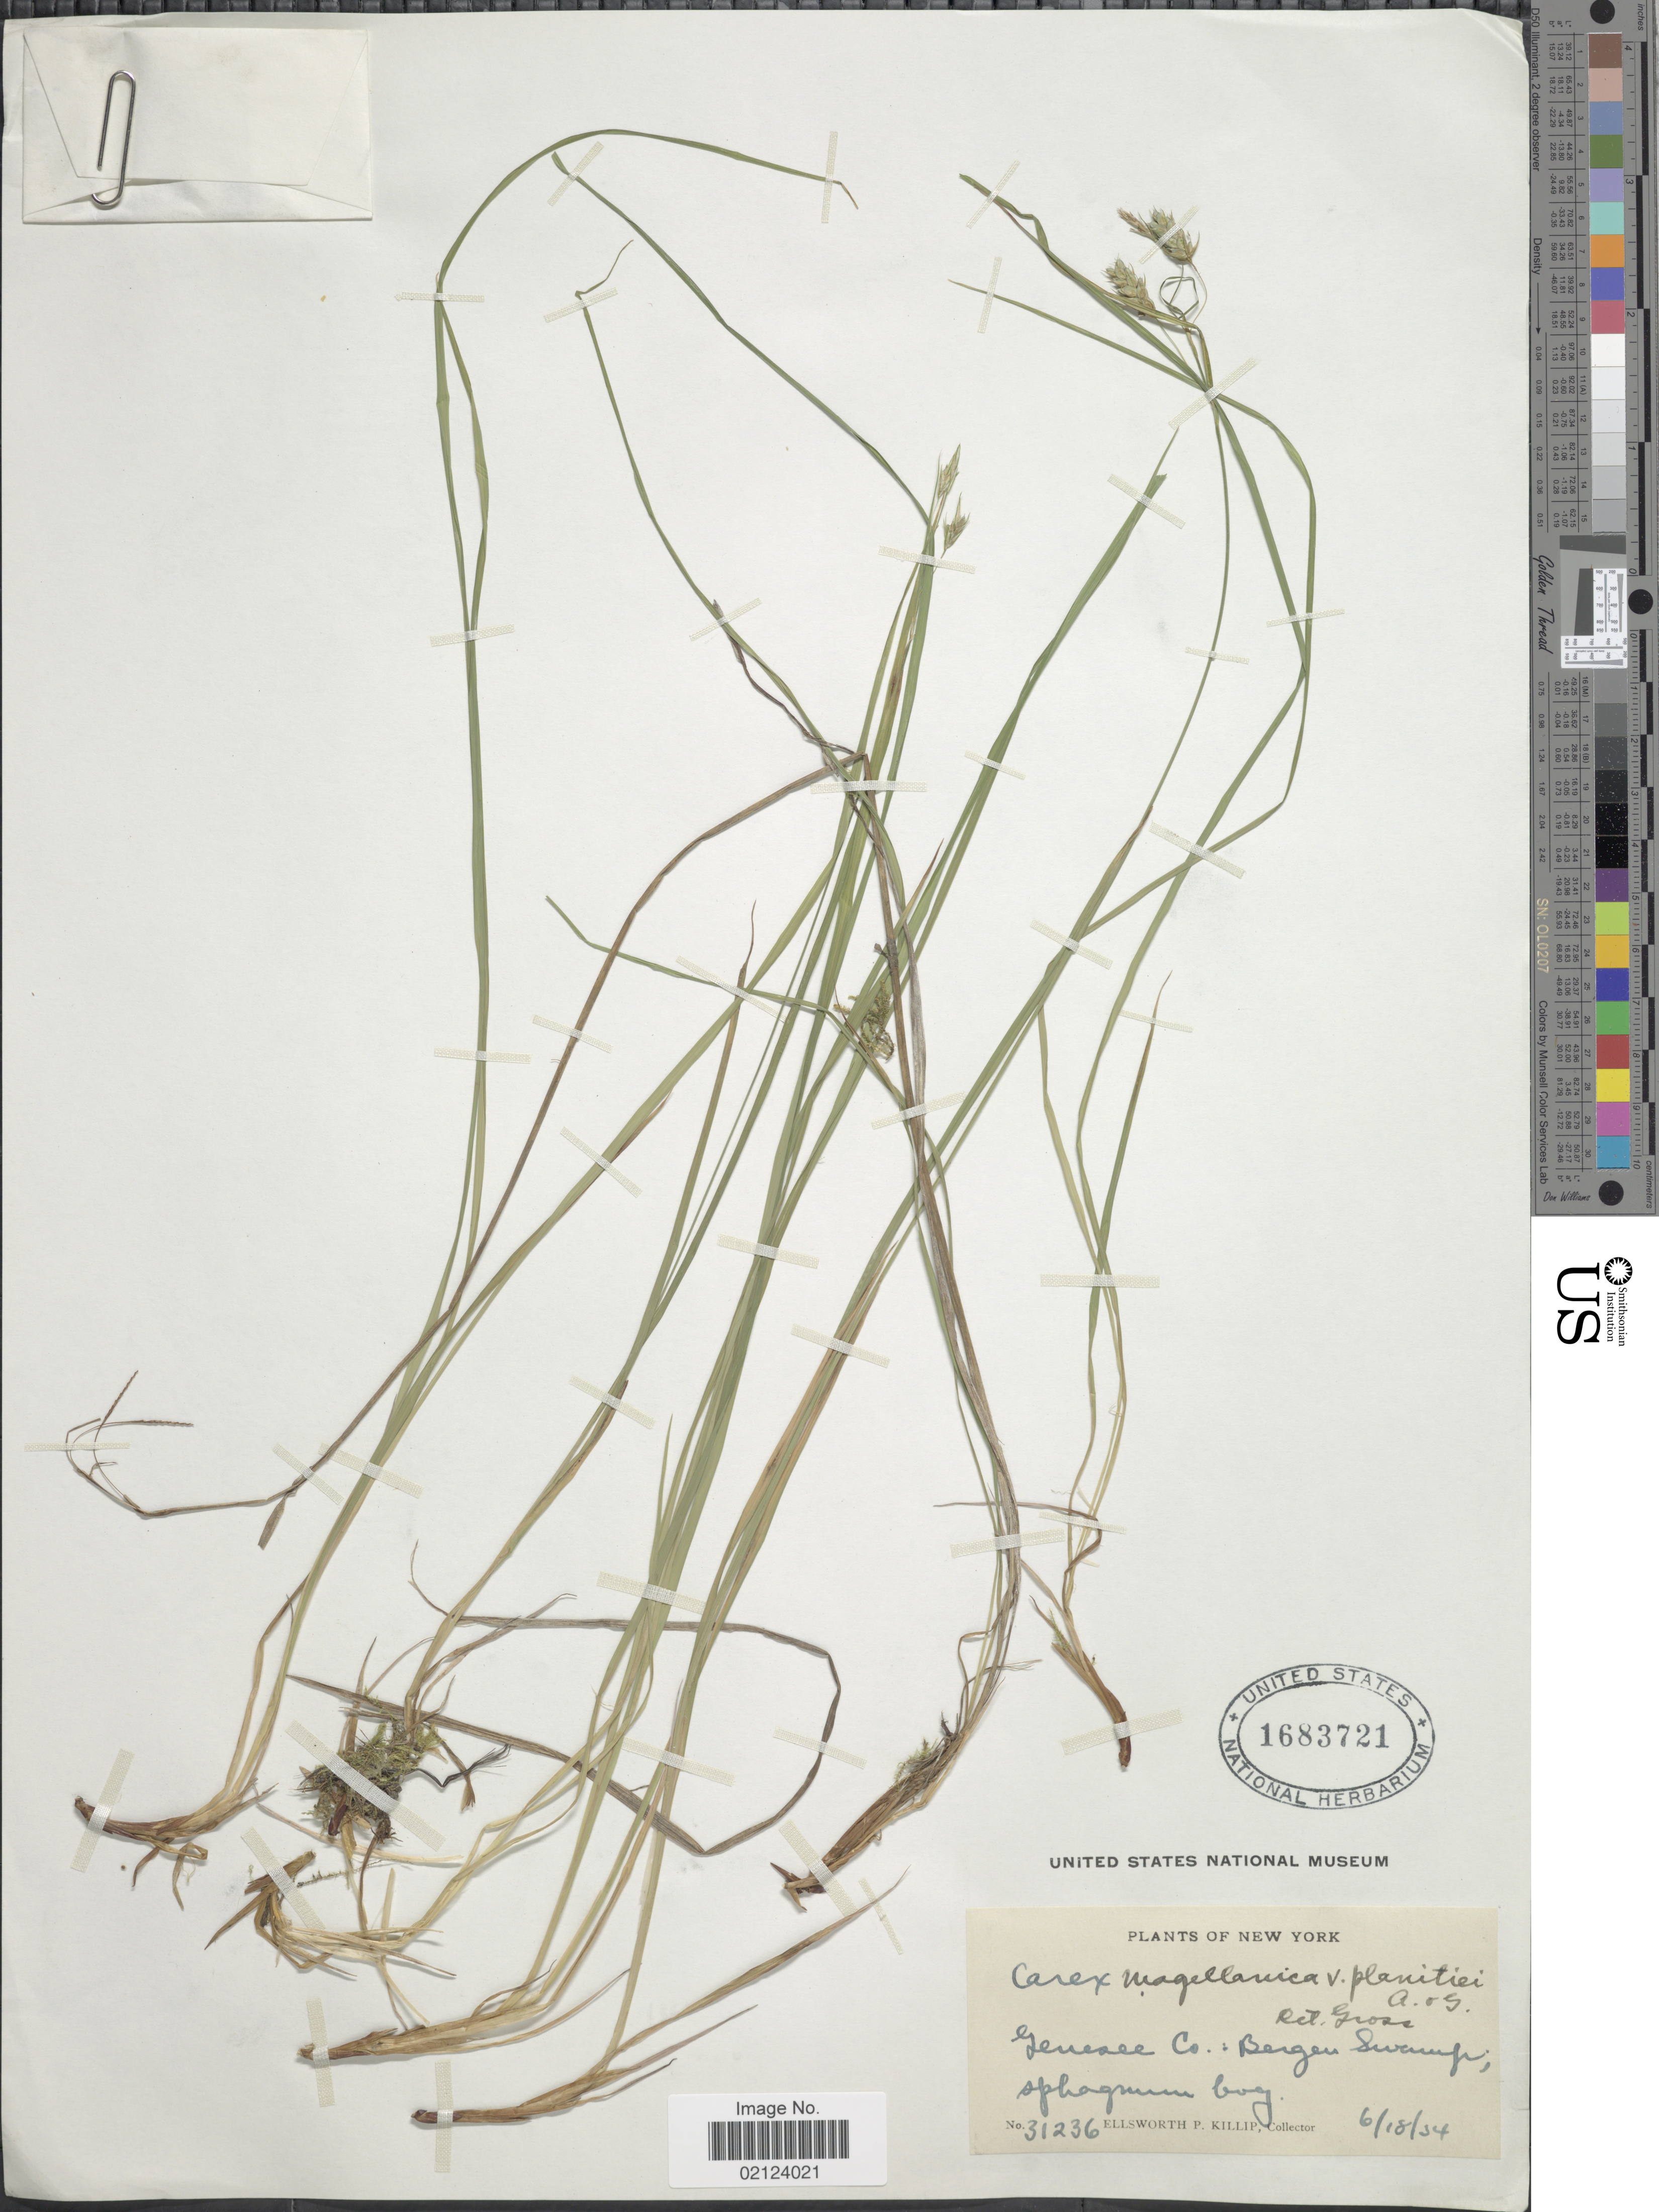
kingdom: Plantae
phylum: Tracheophyta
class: Liliopsida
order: Poales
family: Cyperaceae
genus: Carex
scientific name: Carex magellanica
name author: Lam.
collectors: E. P. Killip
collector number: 31236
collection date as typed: Transcribed d/m/y: 18/6/34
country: United States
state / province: New York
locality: Genesee Co: Bergen Swamp; sphagnum moss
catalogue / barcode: US 1683721